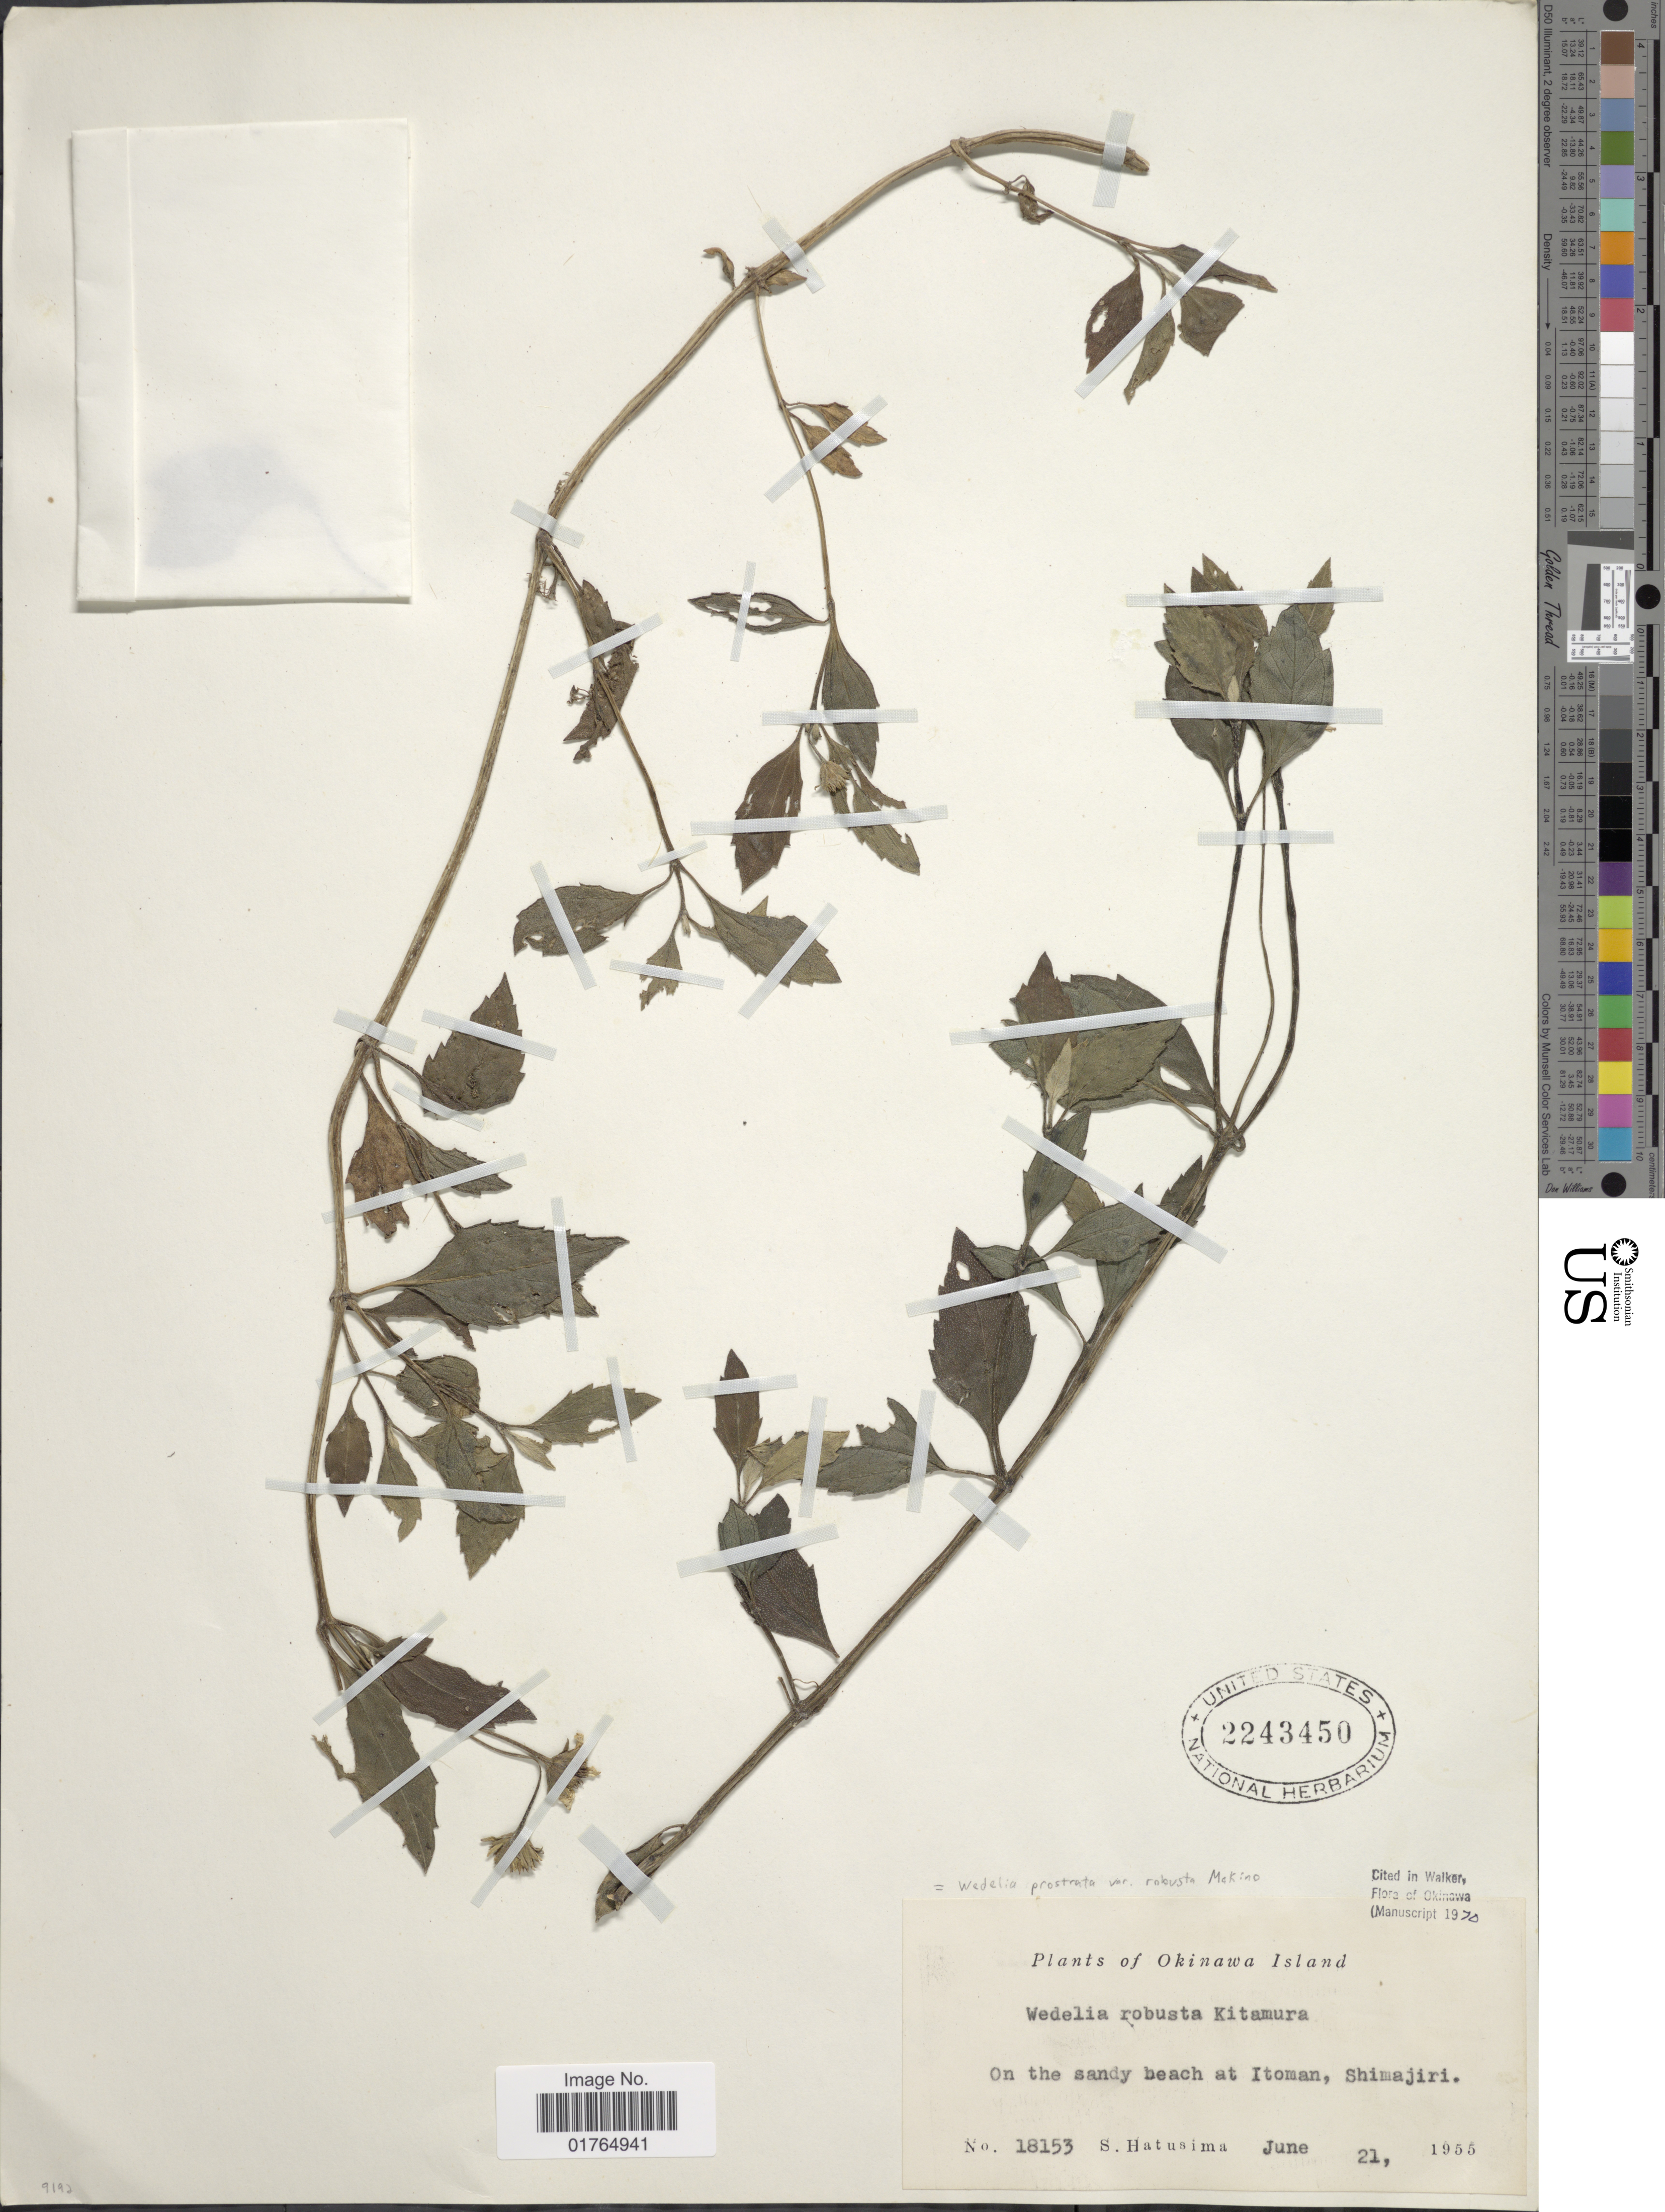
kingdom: Plantae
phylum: Tracheophyta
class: Magnoliopsida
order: Asterales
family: Asteraceae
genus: Wollastonia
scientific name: Wollastonia dentata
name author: (H. Lév. & Vaniot) Orchard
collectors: S. Hatusima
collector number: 18153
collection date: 1955-06-21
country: Japan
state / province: Okinawa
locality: Okinawa Island, Itoman, Shimajiri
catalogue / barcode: US 2243450